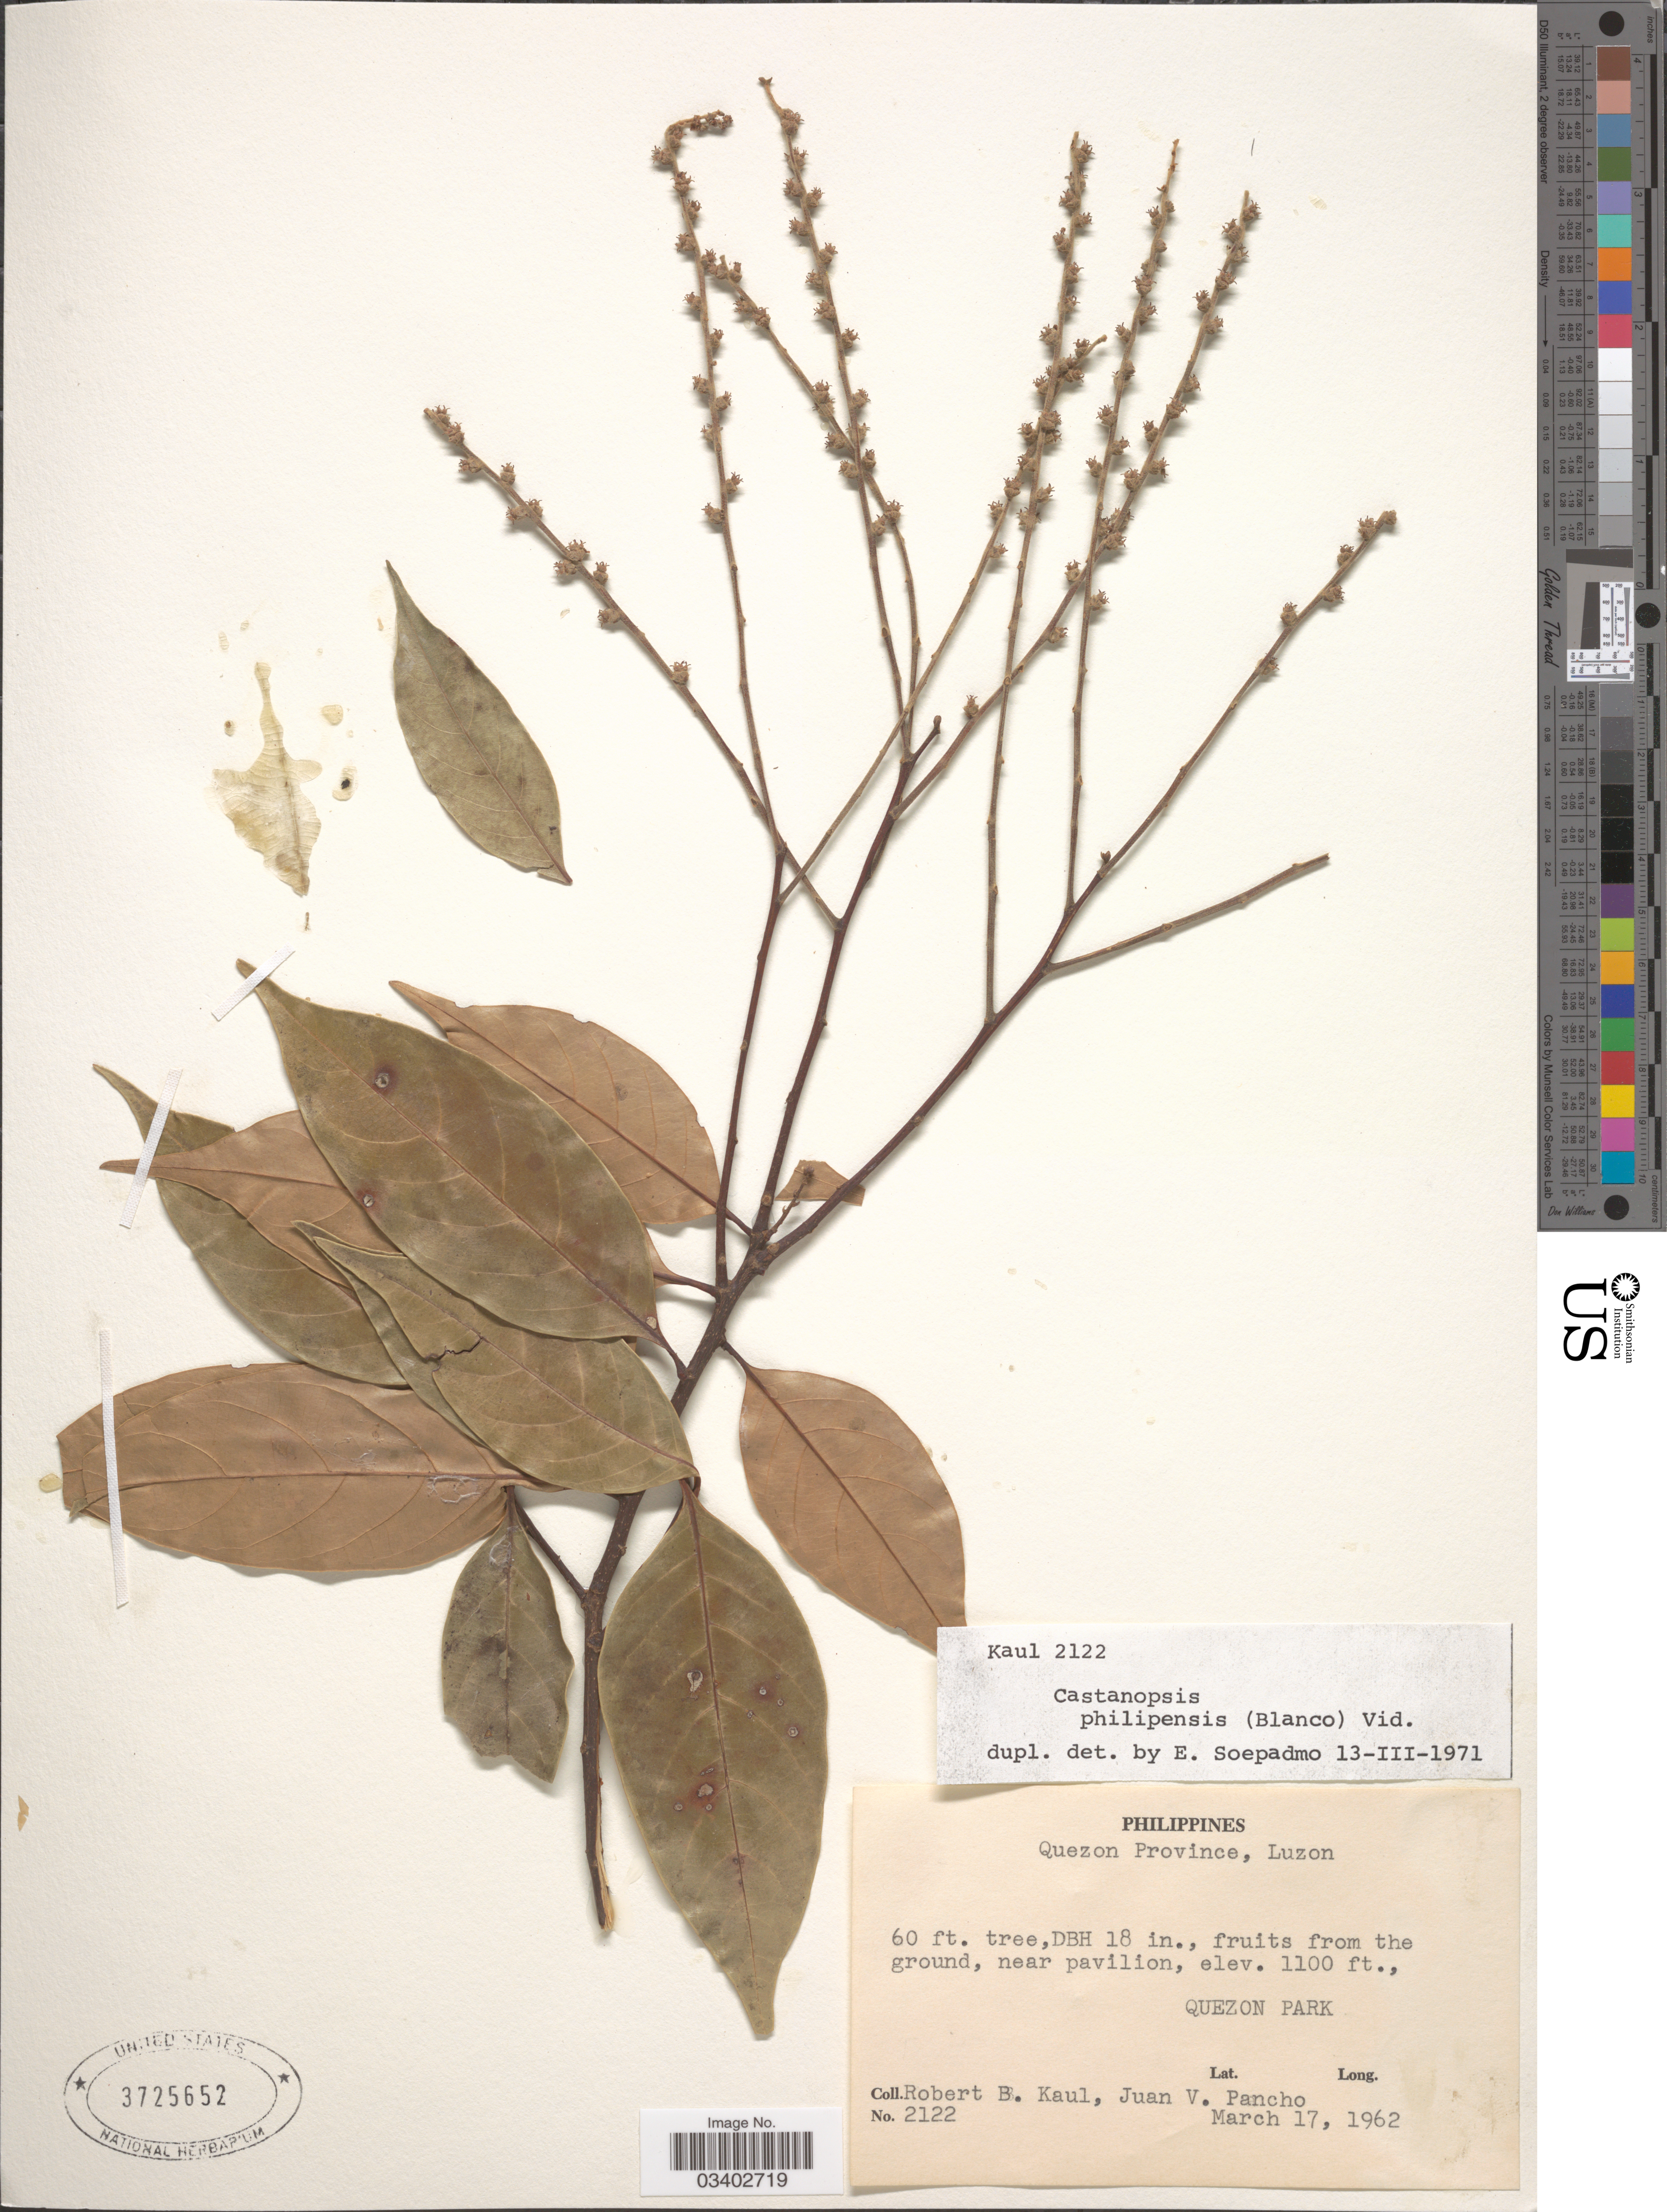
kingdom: Plantae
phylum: Tracheophyta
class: Magnoliopsida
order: Fagales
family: Fagaceae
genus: Lithocarpus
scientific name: Lithocarpus philippinensis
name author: (A. DC.) Rehder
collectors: R. Kaul & J. Pancho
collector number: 2122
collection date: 1962-03-17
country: Philippines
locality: Quezon Province, Luzon. Near pavilion, Quezon Park.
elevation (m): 335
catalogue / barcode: US 3725652